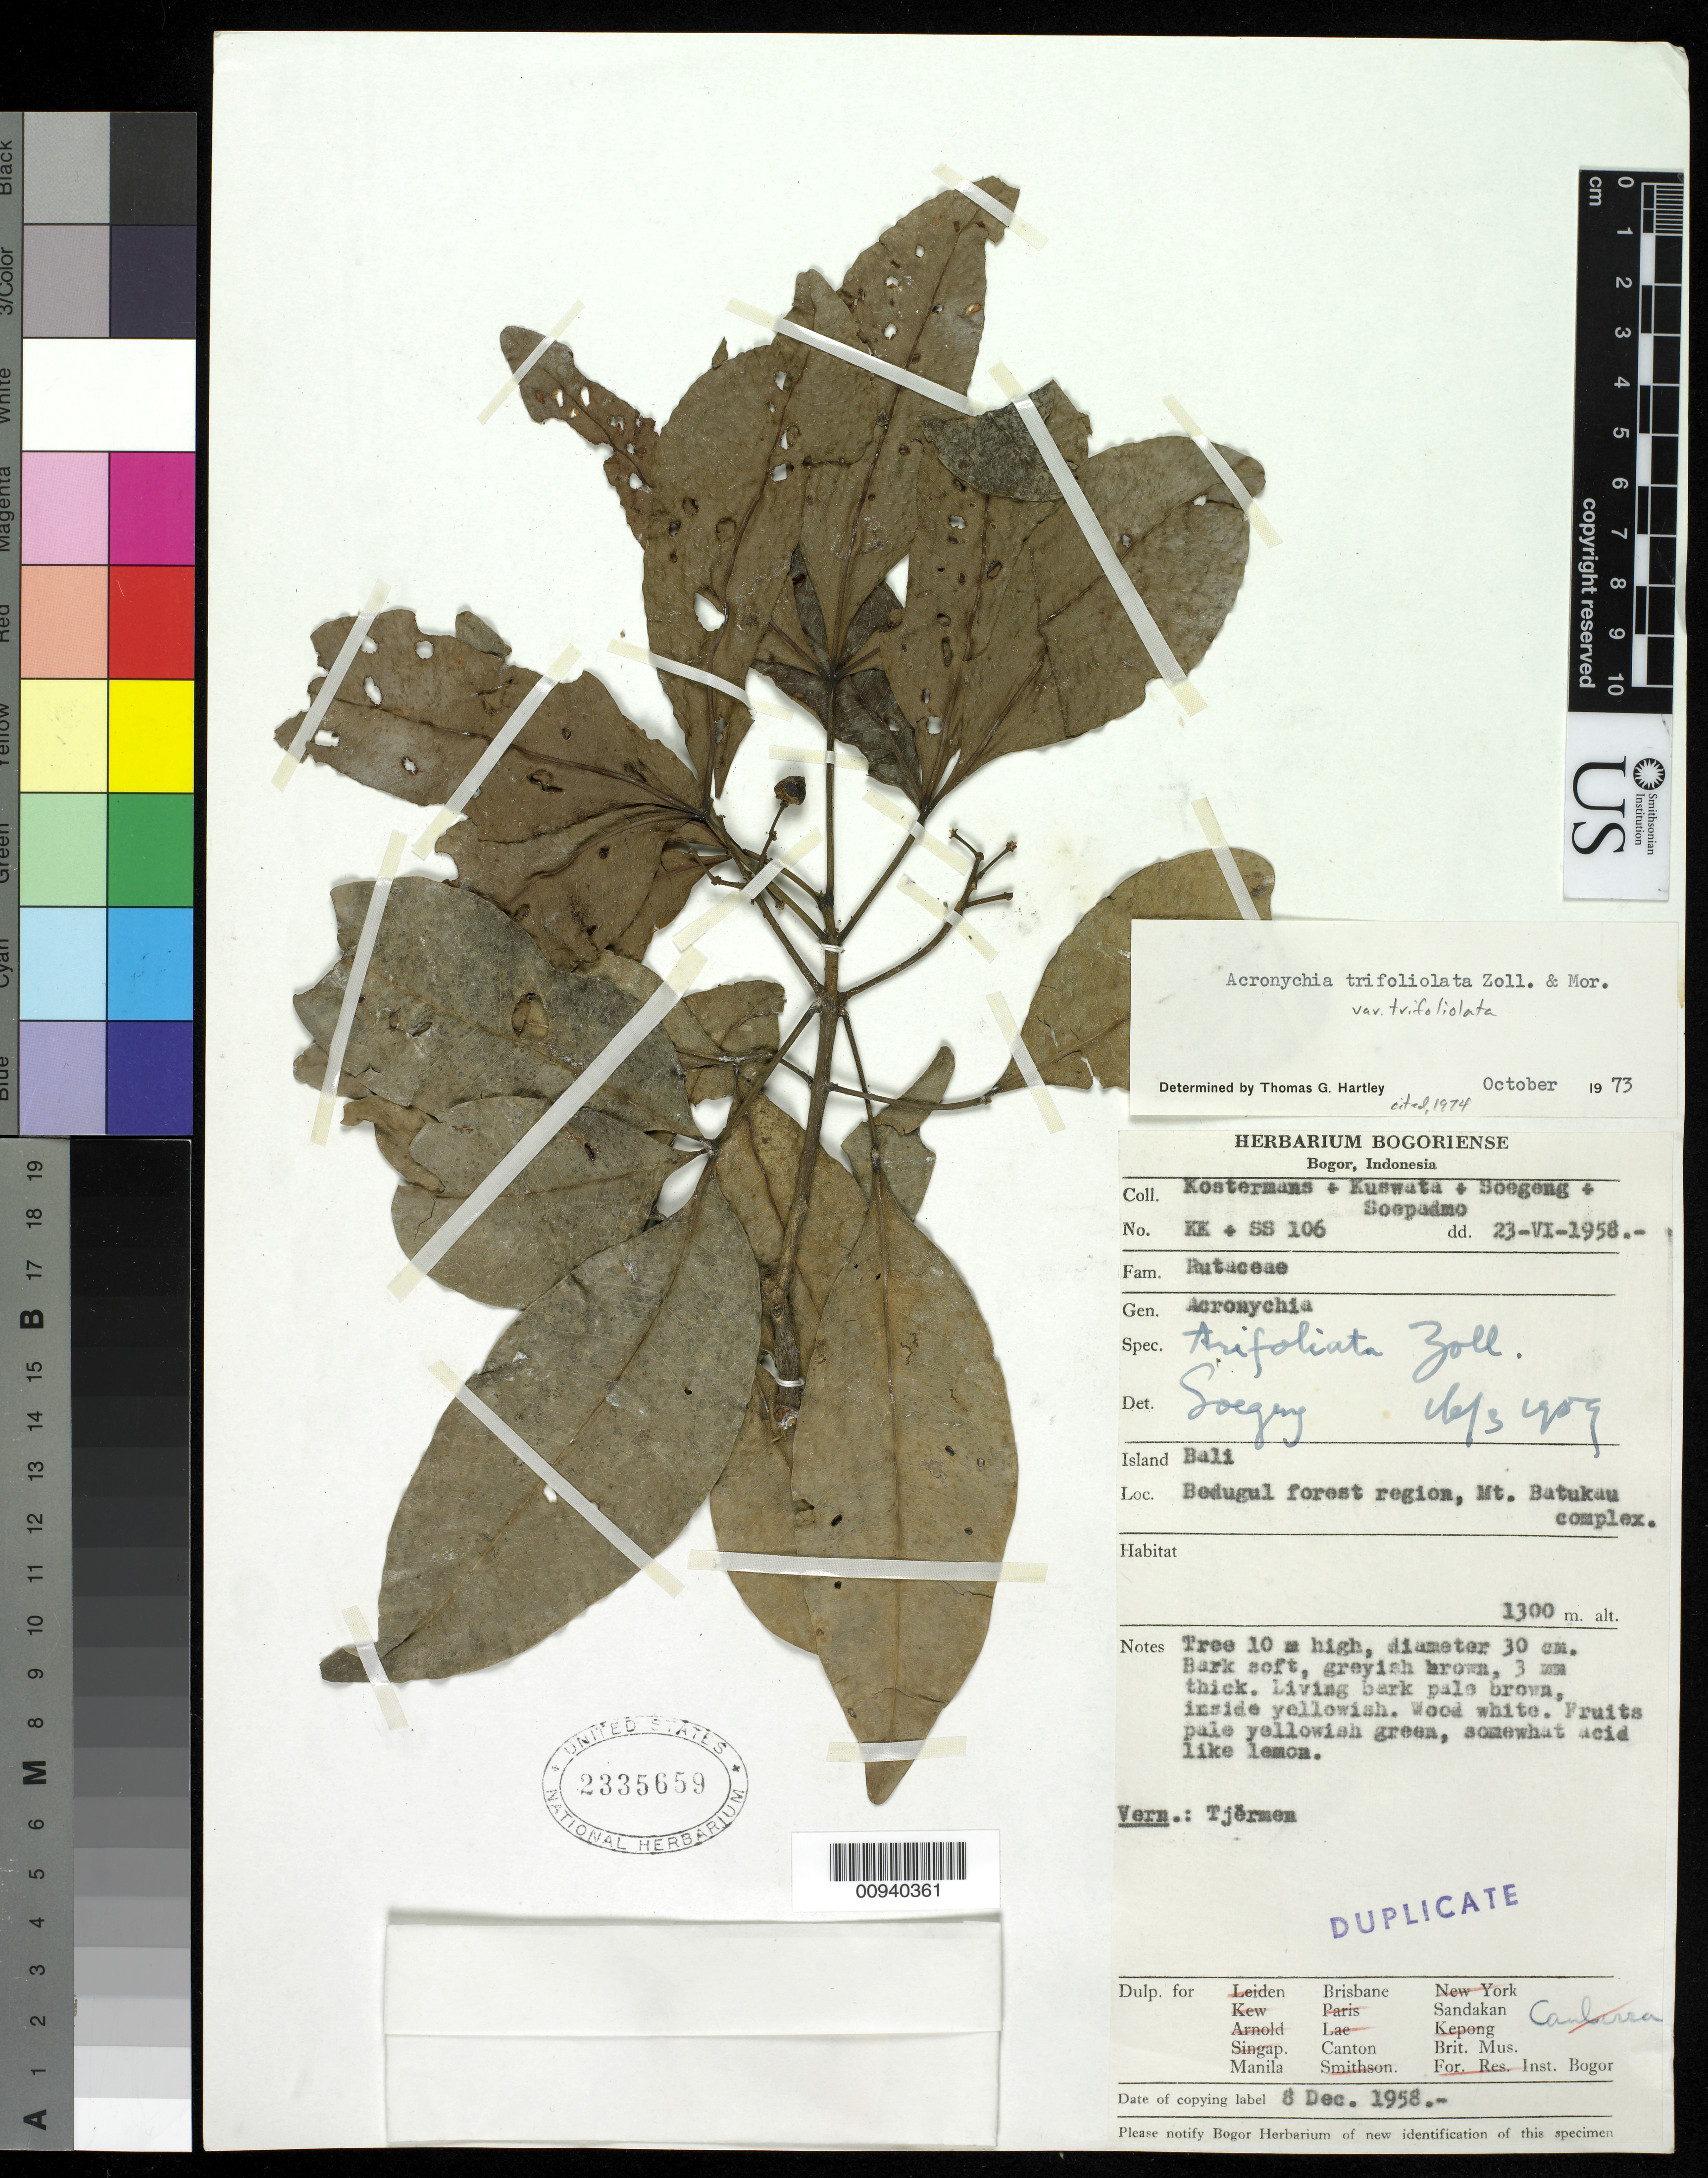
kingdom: Plantae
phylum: Tracheophyta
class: Magnoliopsida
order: Sapindales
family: Rutaceae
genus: Acronychia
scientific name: Acronychia trifoliolata var. trifoliolata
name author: Zoll. & Moritzi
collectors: A. J. G. Kostermans, K. Kartawinata, W. Soegeng-Reksodihardjo & E. Soepadmo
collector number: KK SS 106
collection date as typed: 23 Jul 1958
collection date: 1958-07-23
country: Indonesia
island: Bali I.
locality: Bodugul forest region, Mt. Batukau complex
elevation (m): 1300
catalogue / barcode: US 2335659